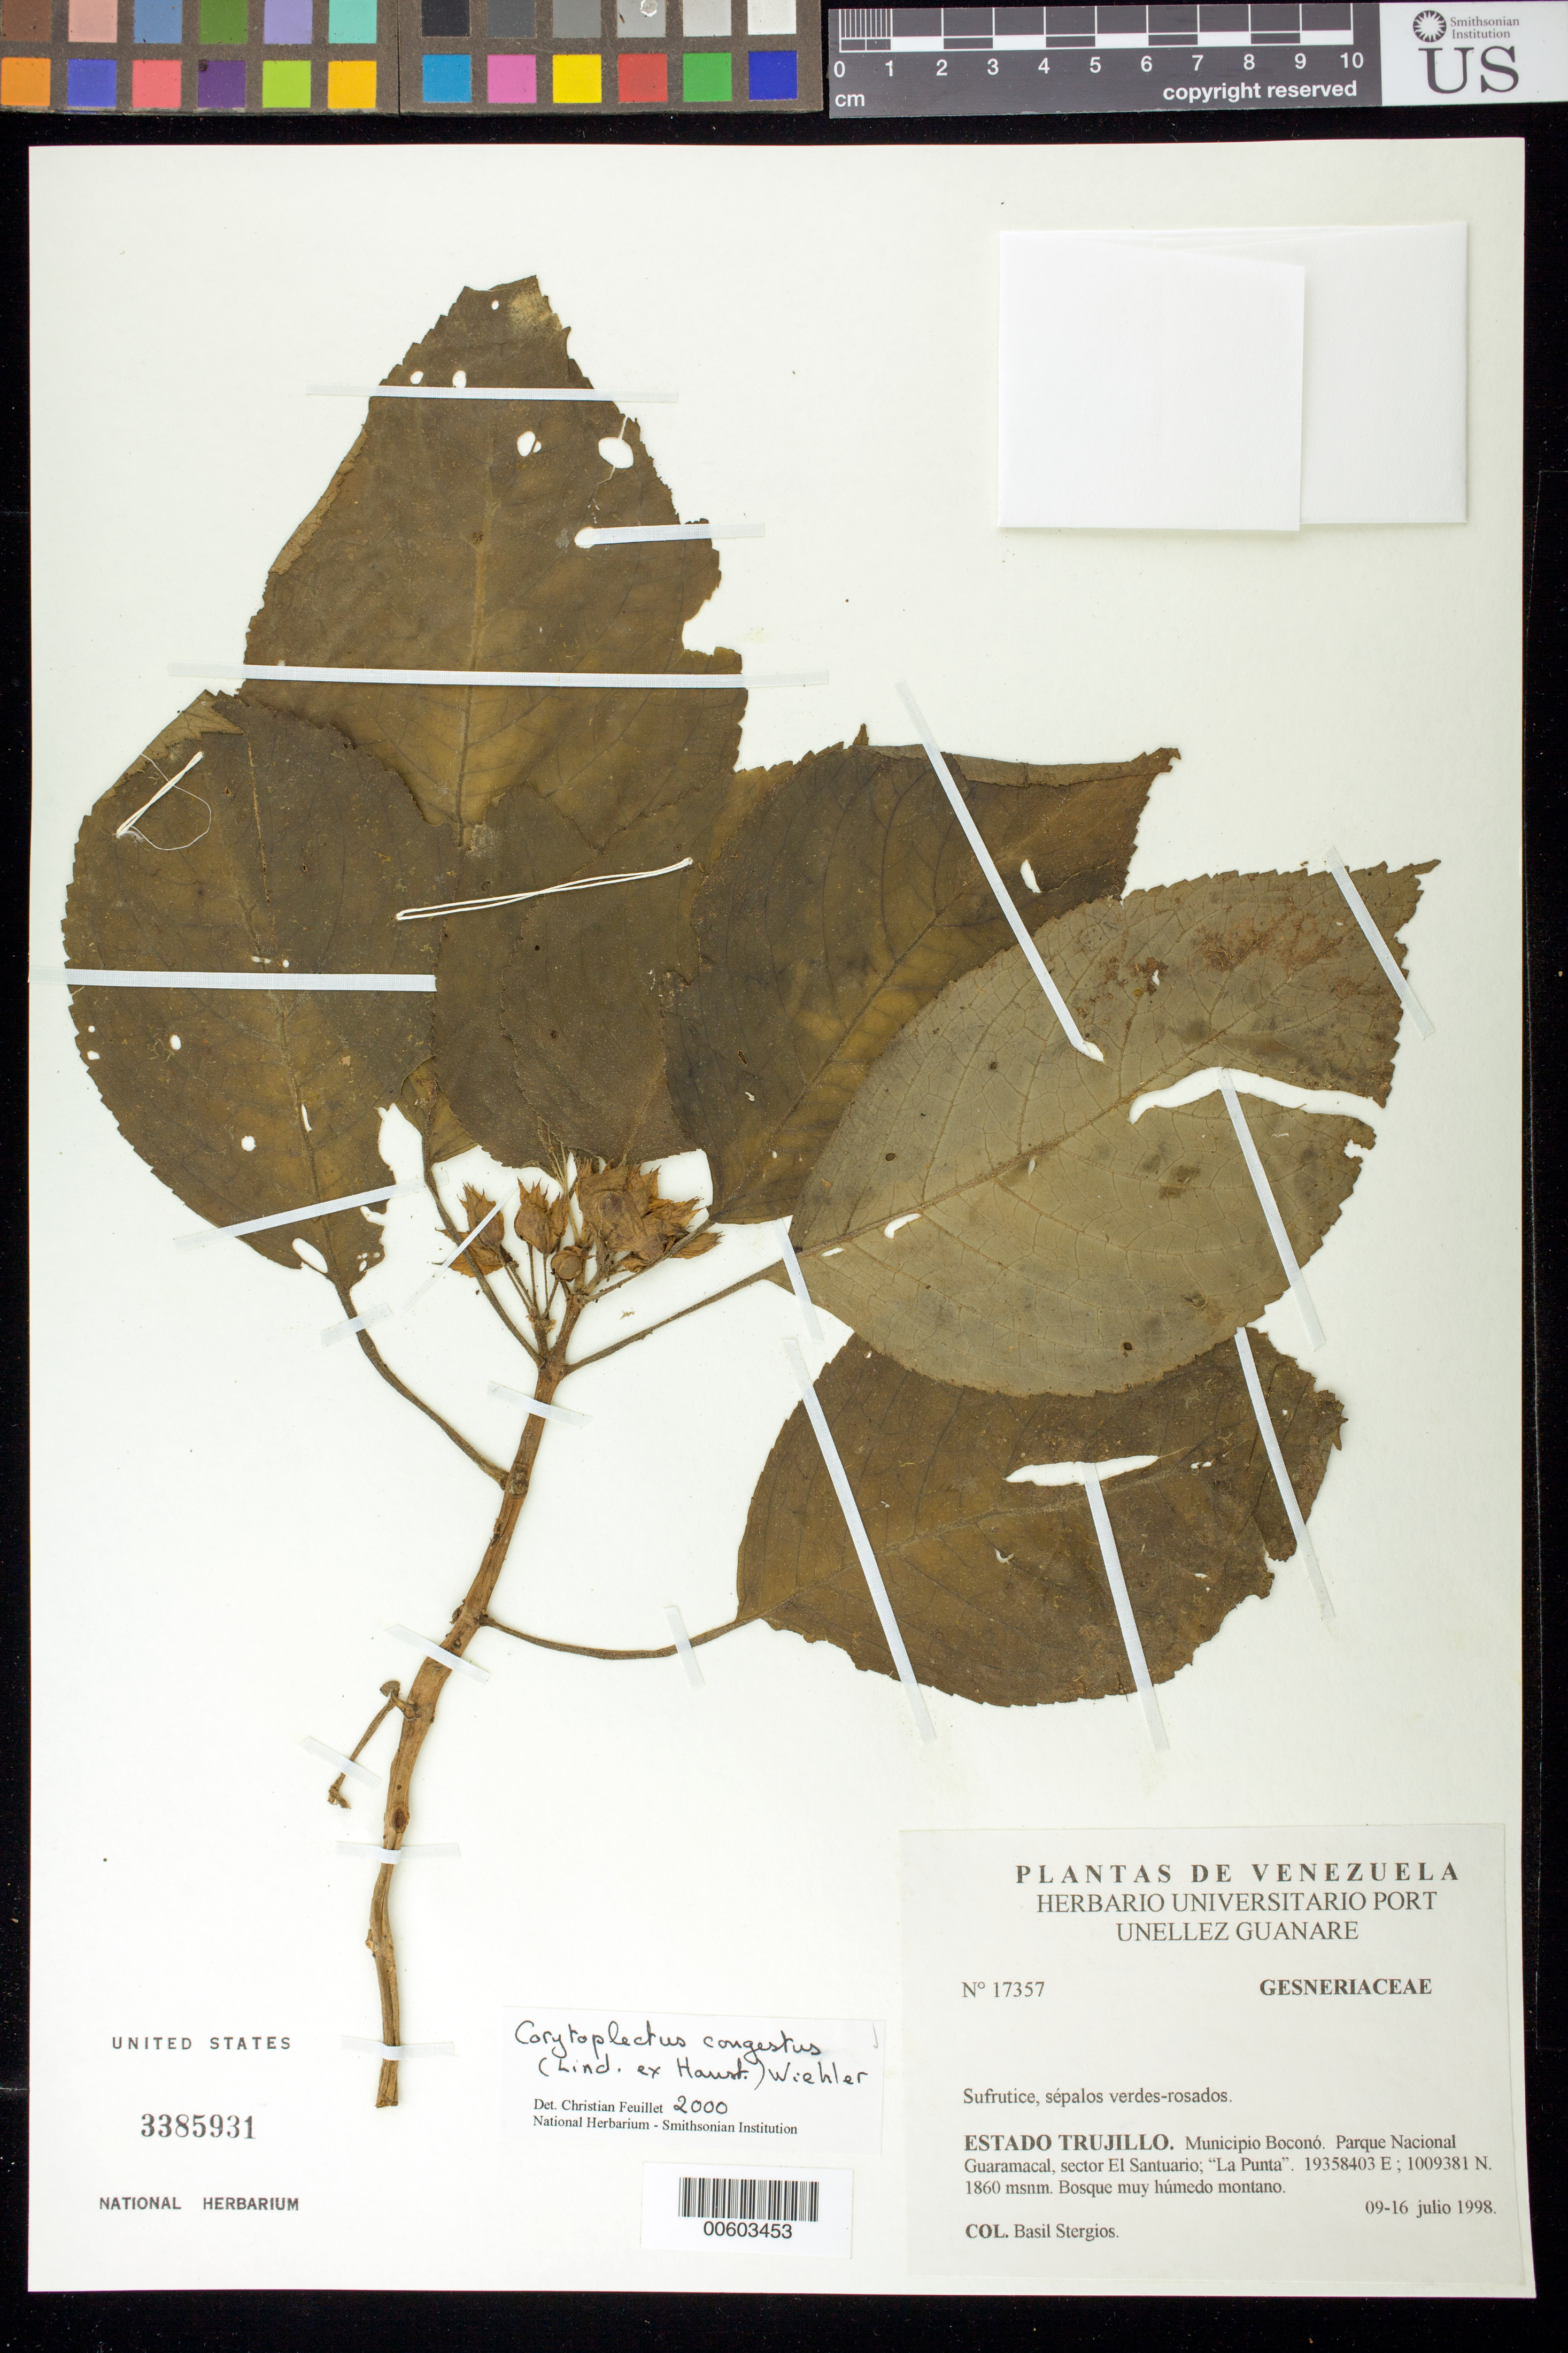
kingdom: Plantae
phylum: Tracheophyta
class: Magnoliopsida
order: Lamiales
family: Gesneriaceae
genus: Corytoplectus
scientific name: Corytoplectus congestus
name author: (Linden ex Hanst.) Wiehler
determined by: Feuillet, C.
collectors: B. G. Stergios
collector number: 17357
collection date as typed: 9-16 Jul 1998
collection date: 1998-07-09/1998-07-16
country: Venezuela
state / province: Trujillo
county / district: Boconó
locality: Parque Nacional Guaramacal, sector El Santuario, La Punta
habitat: Bosque muy húmedo montano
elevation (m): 1860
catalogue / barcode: US 3385931